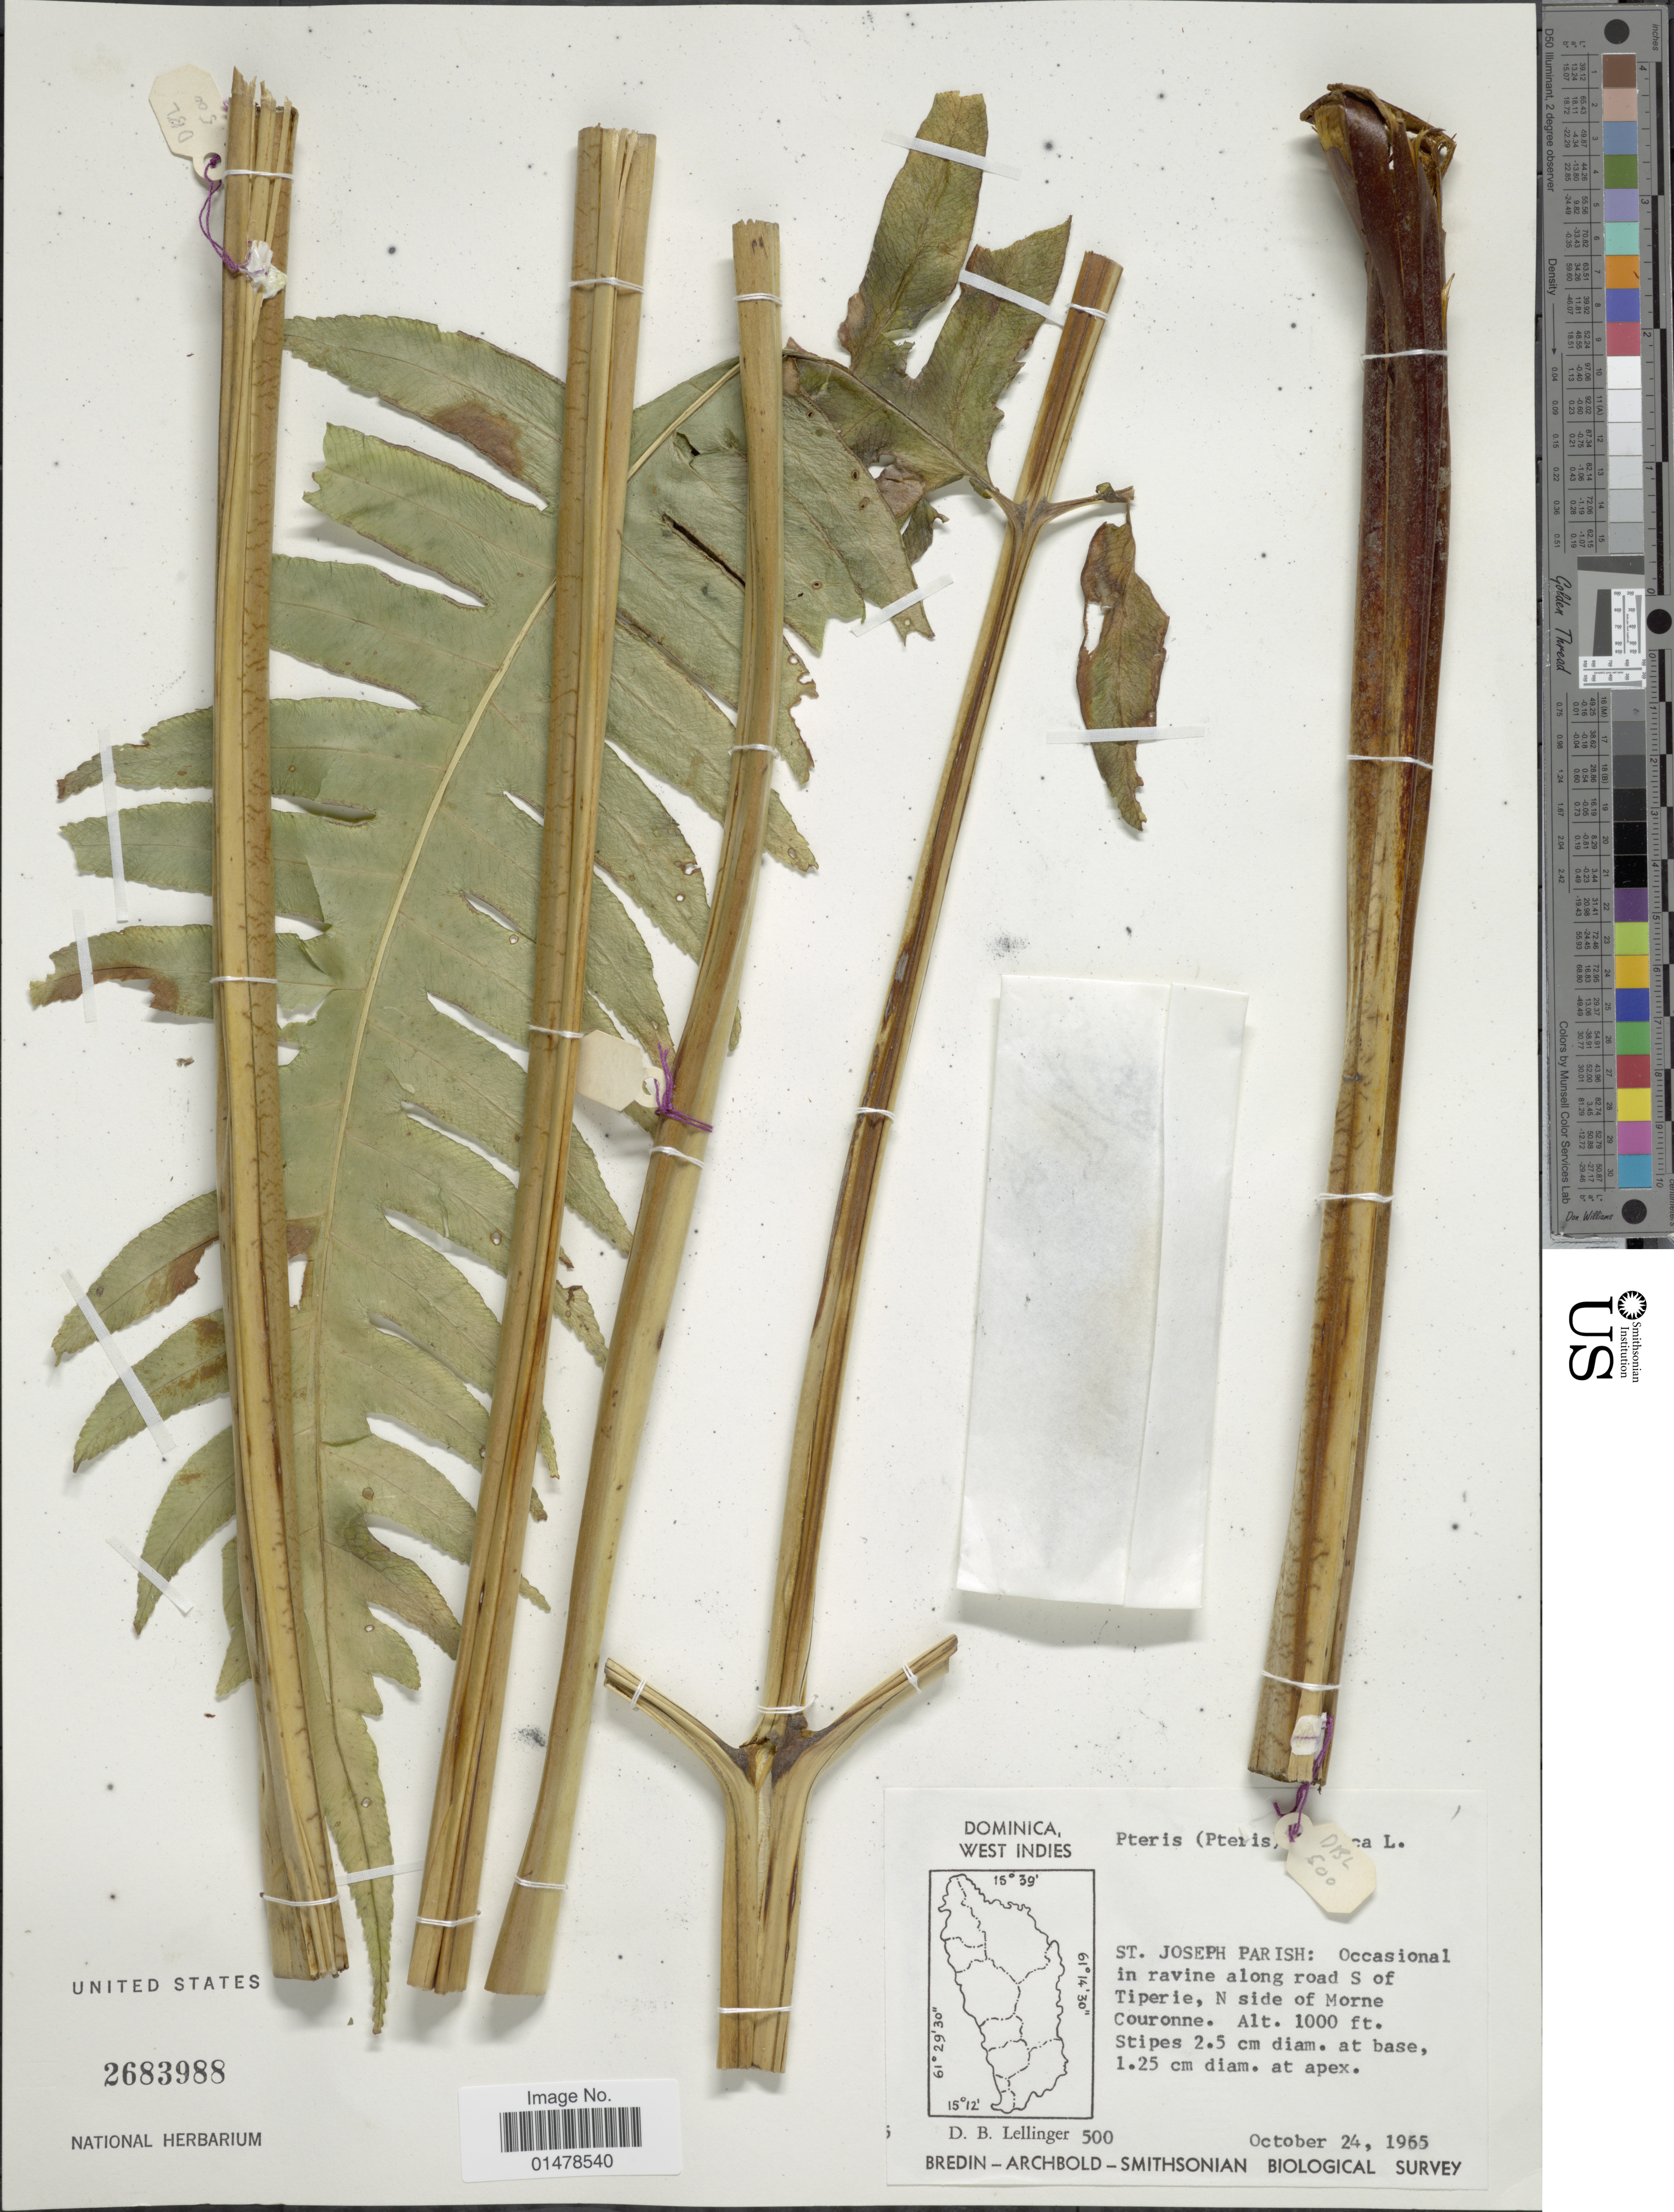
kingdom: Plantae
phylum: Tracheophyta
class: Polypodiopsida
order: Polypodiales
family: Pteridaceae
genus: Pteris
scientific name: Pteris arborea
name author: L.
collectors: D. B. Lellinger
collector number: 500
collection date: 1965-10-24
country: Dominica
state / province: St. Joseph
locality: St Joseph Parish: Occasional in ravine along road S of Tiperie, N side of Morne Couronne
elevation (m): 305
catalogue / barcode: US 2683988